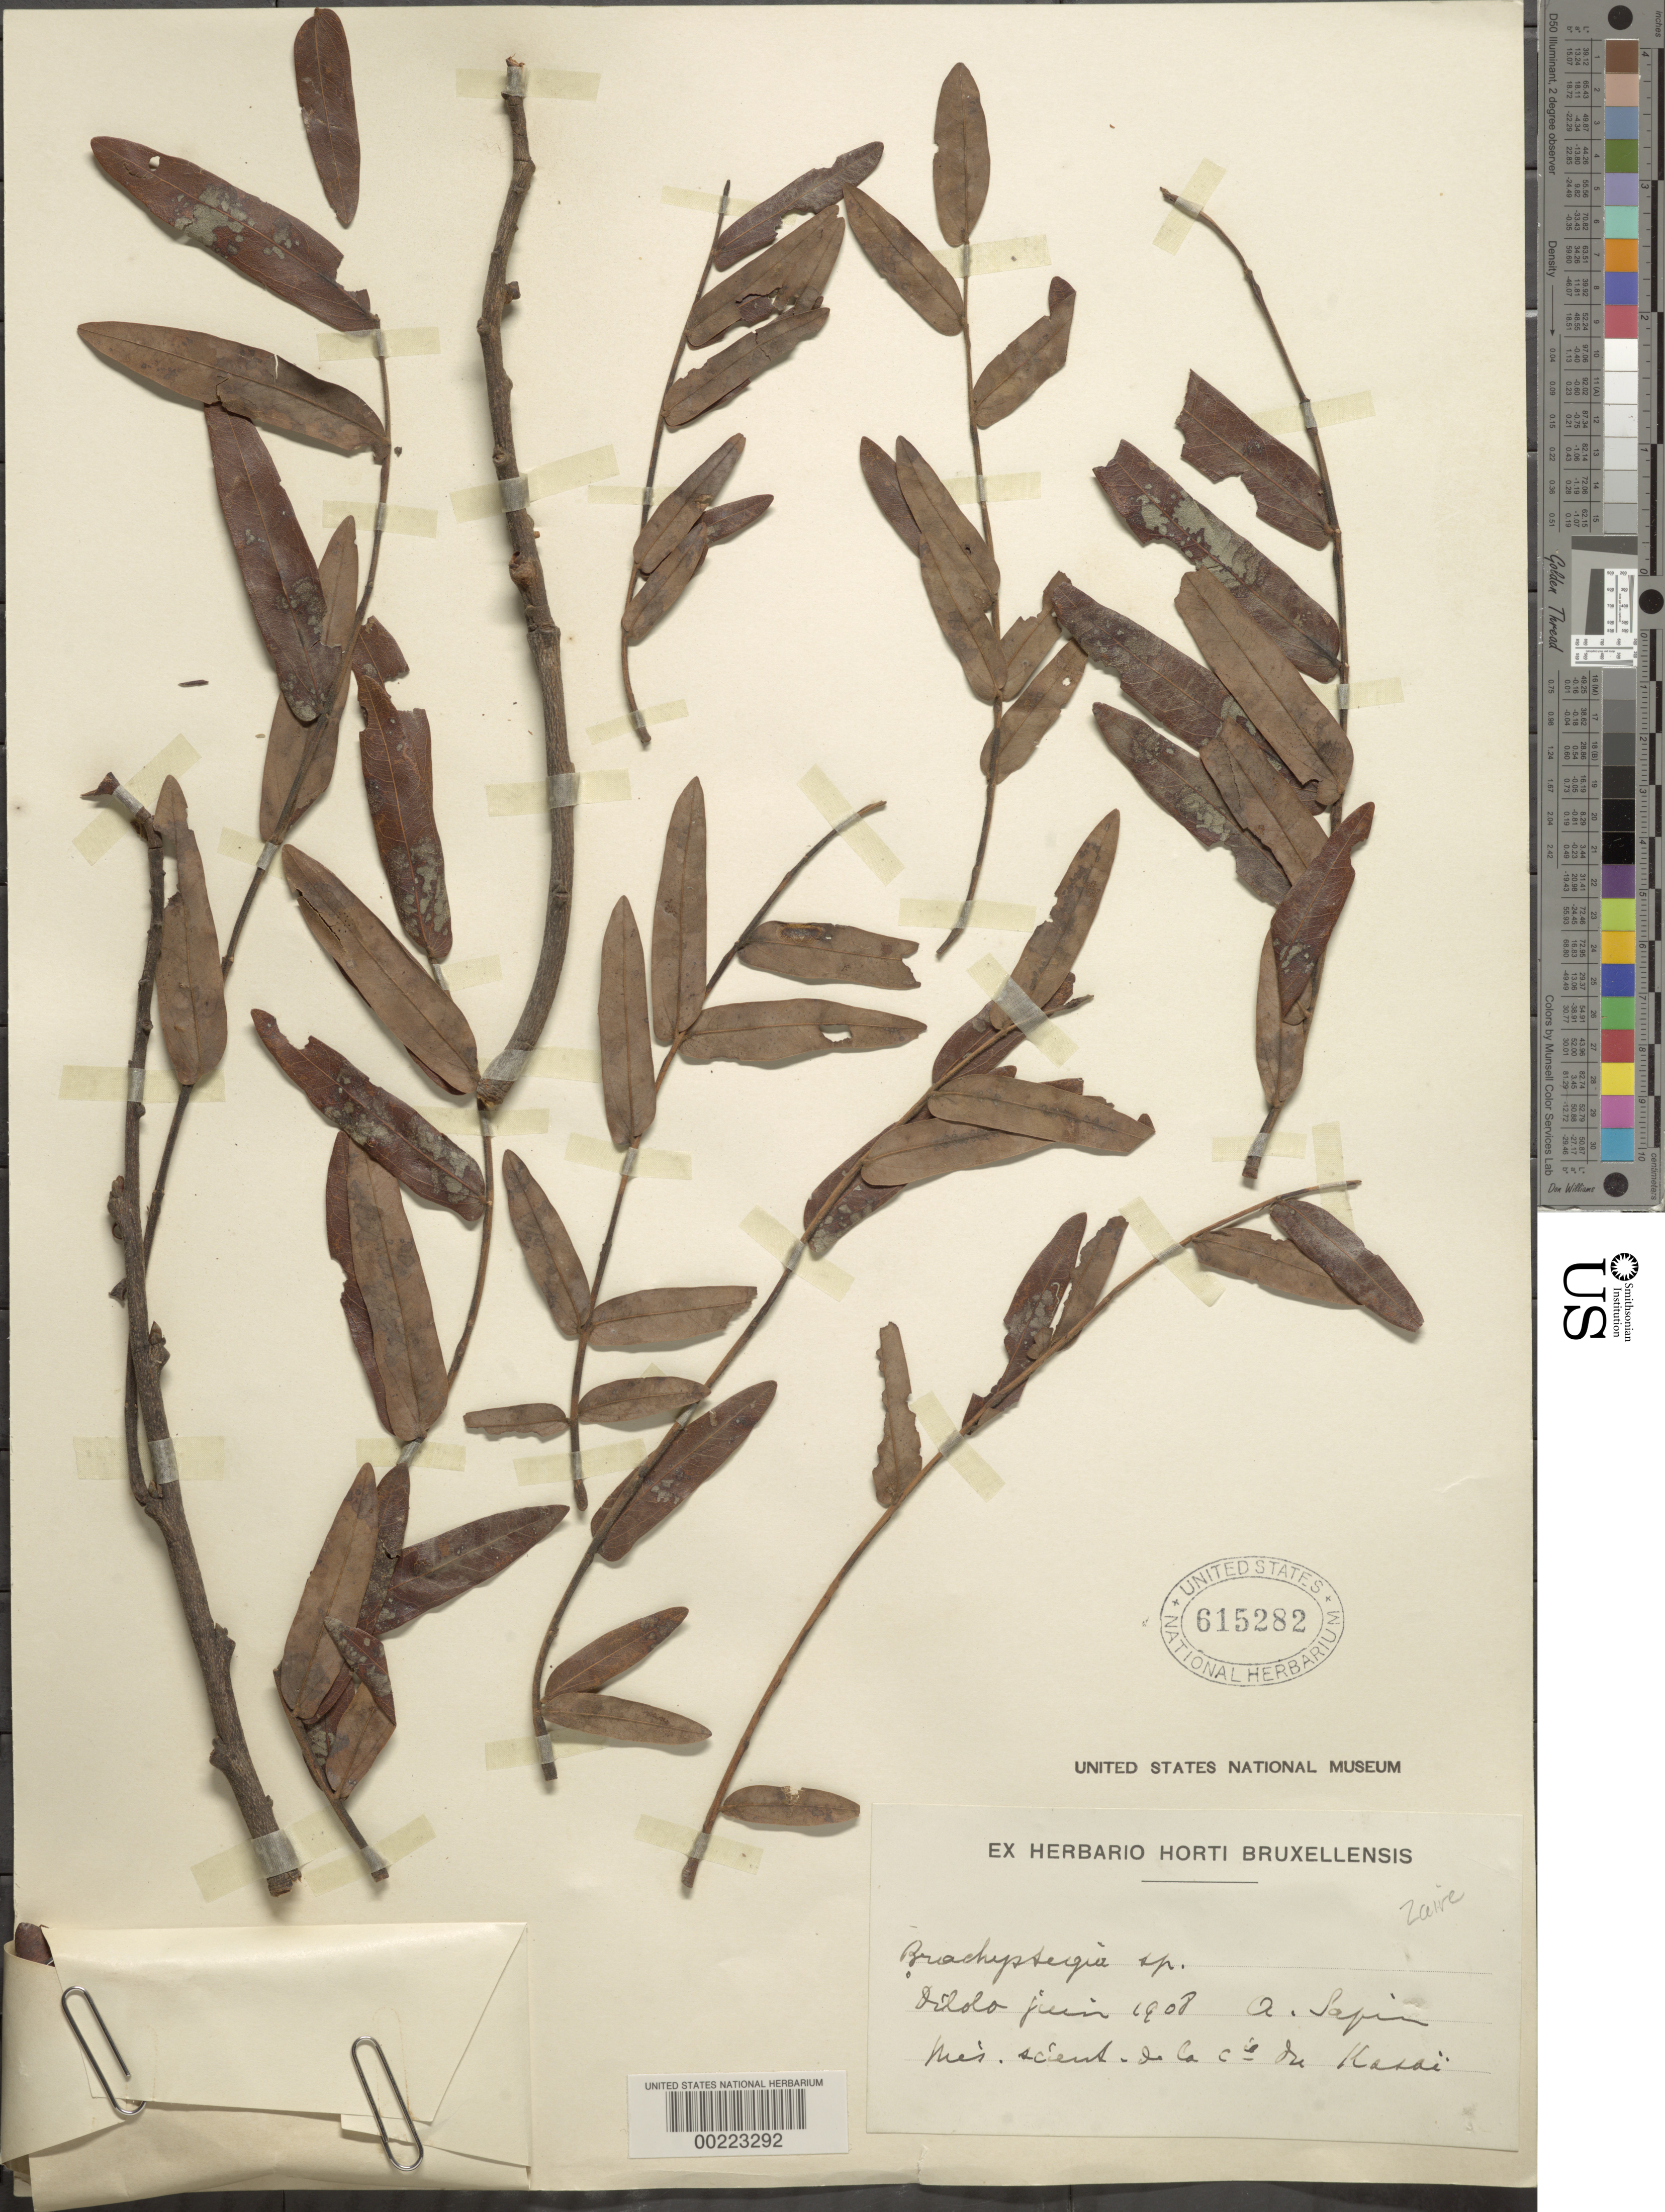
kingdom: Plantae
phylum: Tracheophyta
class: Magnoliopsida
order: Fabales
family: Fabaceae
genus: Brachystegia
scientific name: Brachystegia sp.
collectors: A. Safin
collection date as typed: Jun 1908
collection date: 1908-06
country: Congo, Democratic Republic of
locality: Dilolo; Kasai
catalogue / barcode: US 615282